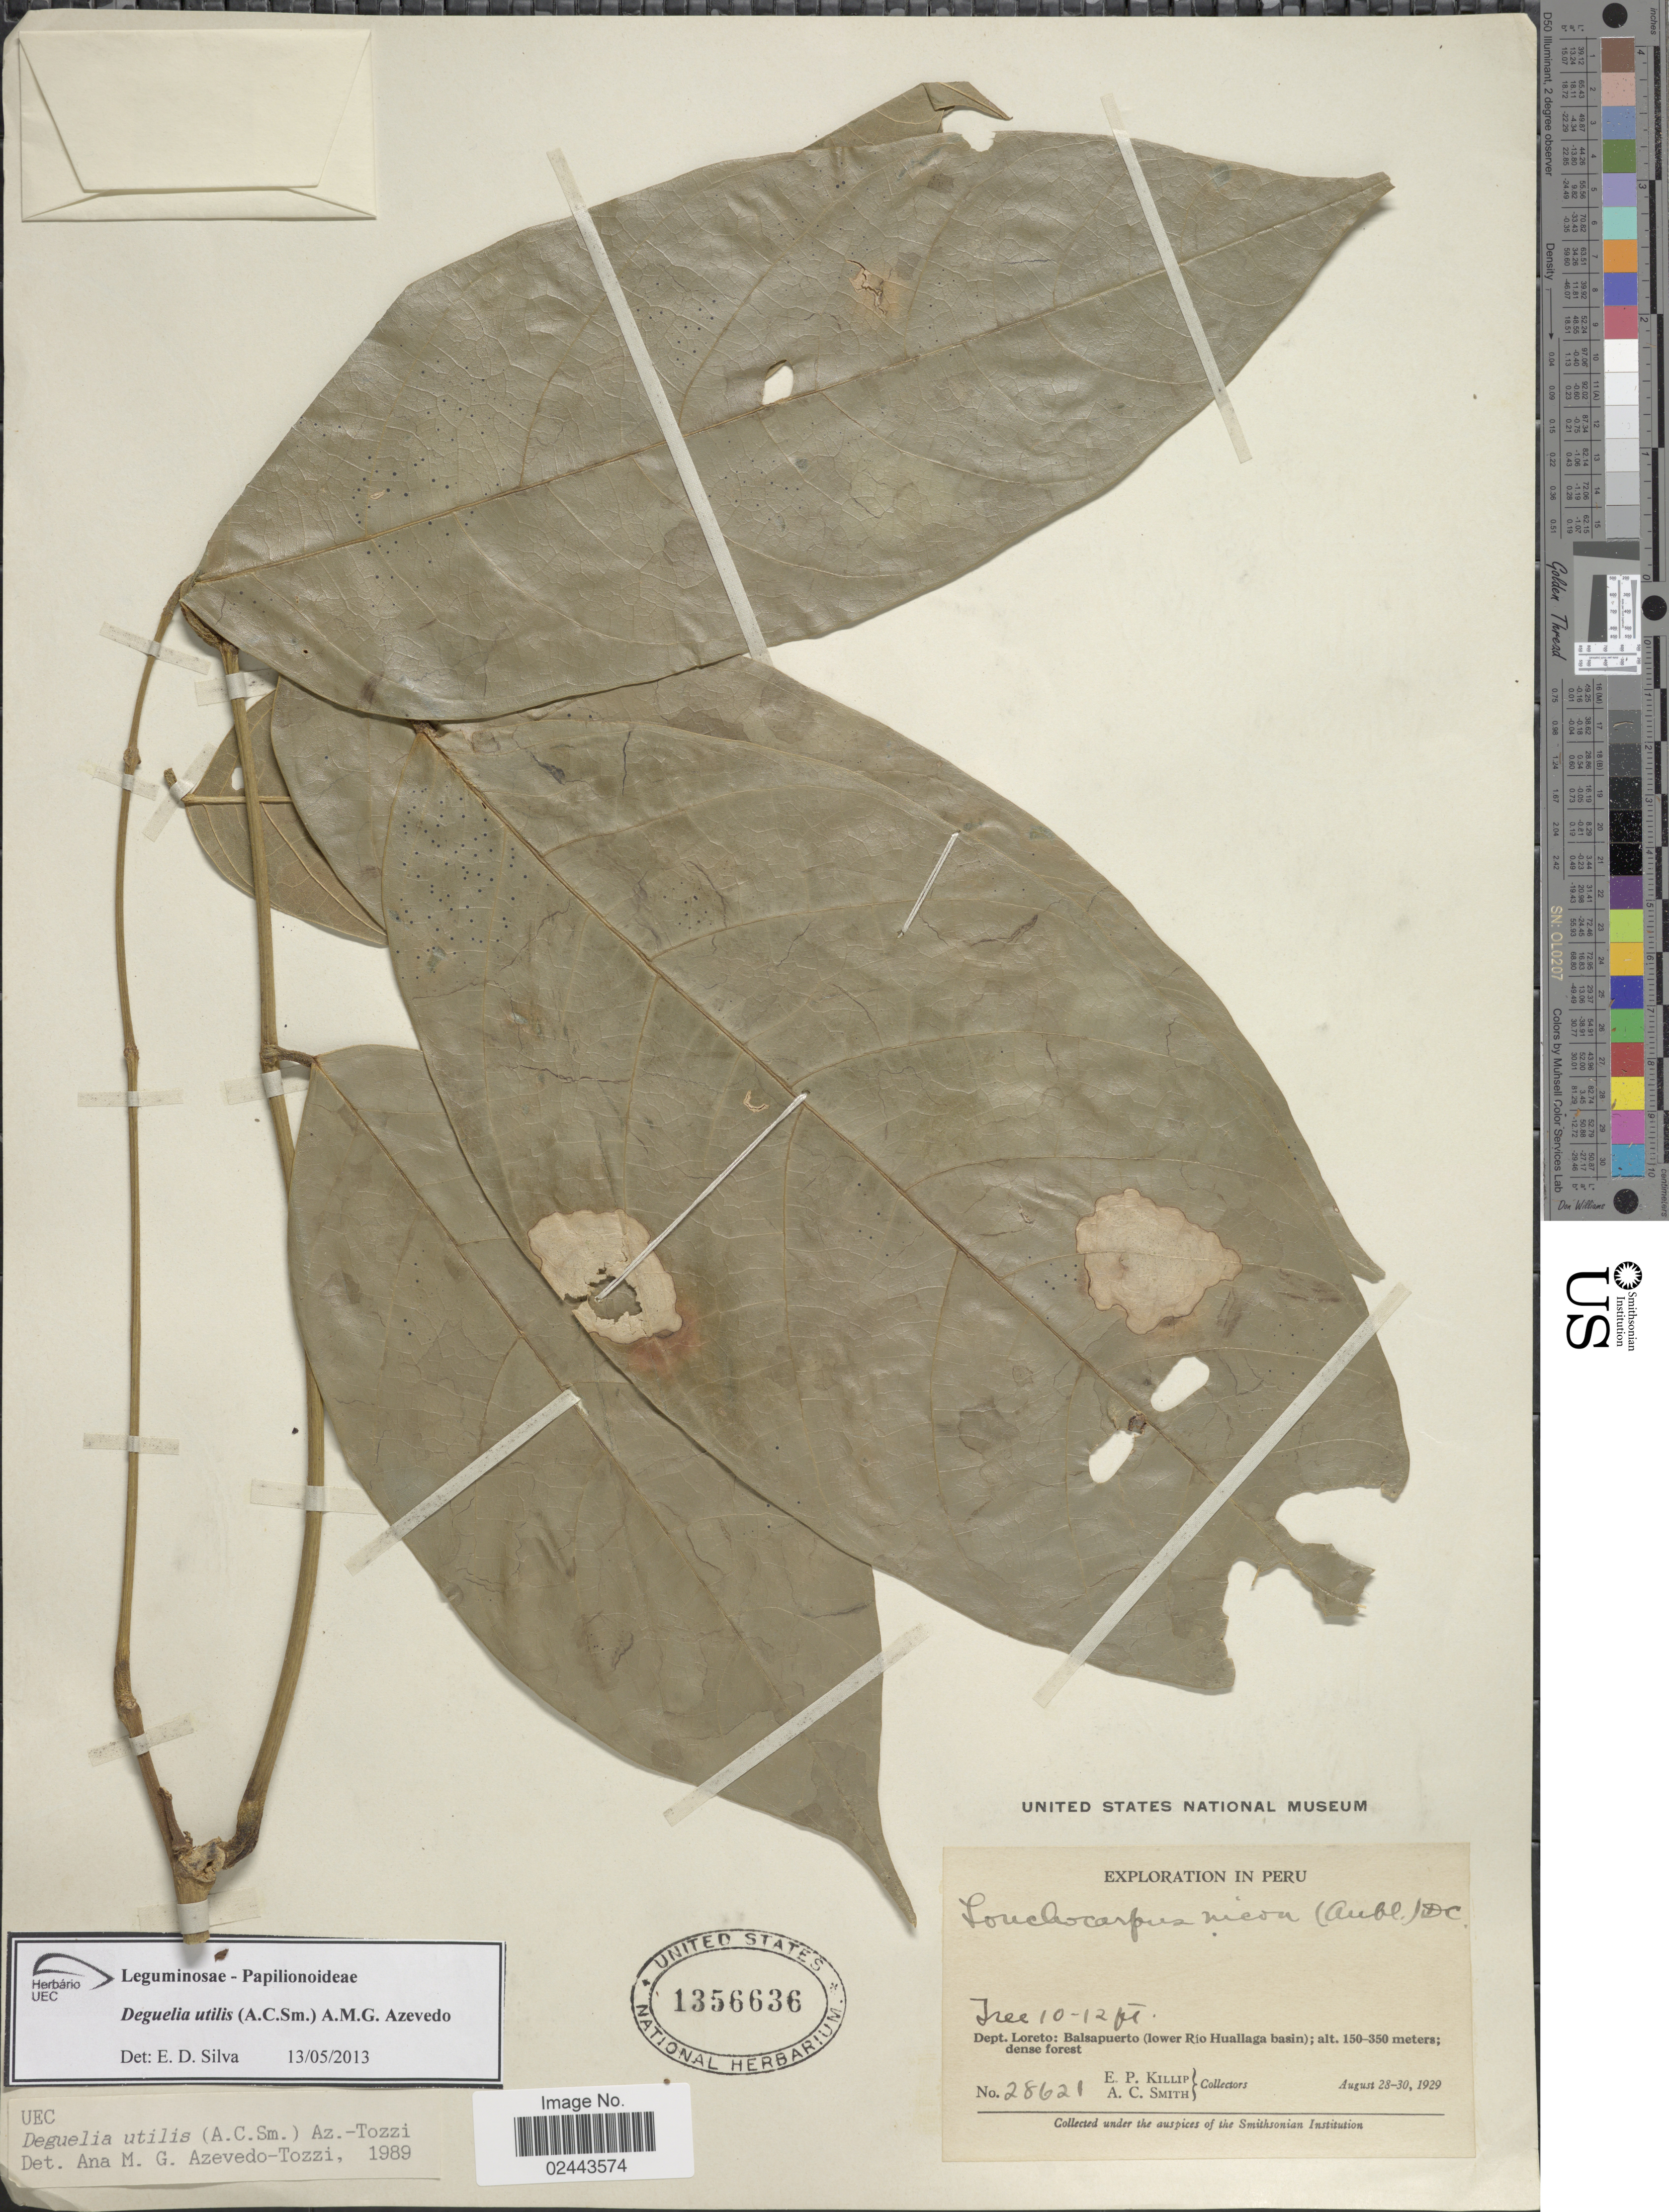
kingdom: Plantae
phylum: Tracheophyta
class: Magnoliopsida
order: Fabales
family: Fabaceae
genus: Deguelia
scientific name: Deguelia utilis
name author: (A.C. Sm.) A.M.G. Azevedo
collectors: E. P. Killip & A. C. Smith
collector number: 28621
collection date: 1929-08-28/1929-08-30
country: Peru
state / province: Loreto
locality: Balsapuerto (lower Rio Huallaga basin); dense forest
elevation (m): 150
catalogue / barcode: US 1356636